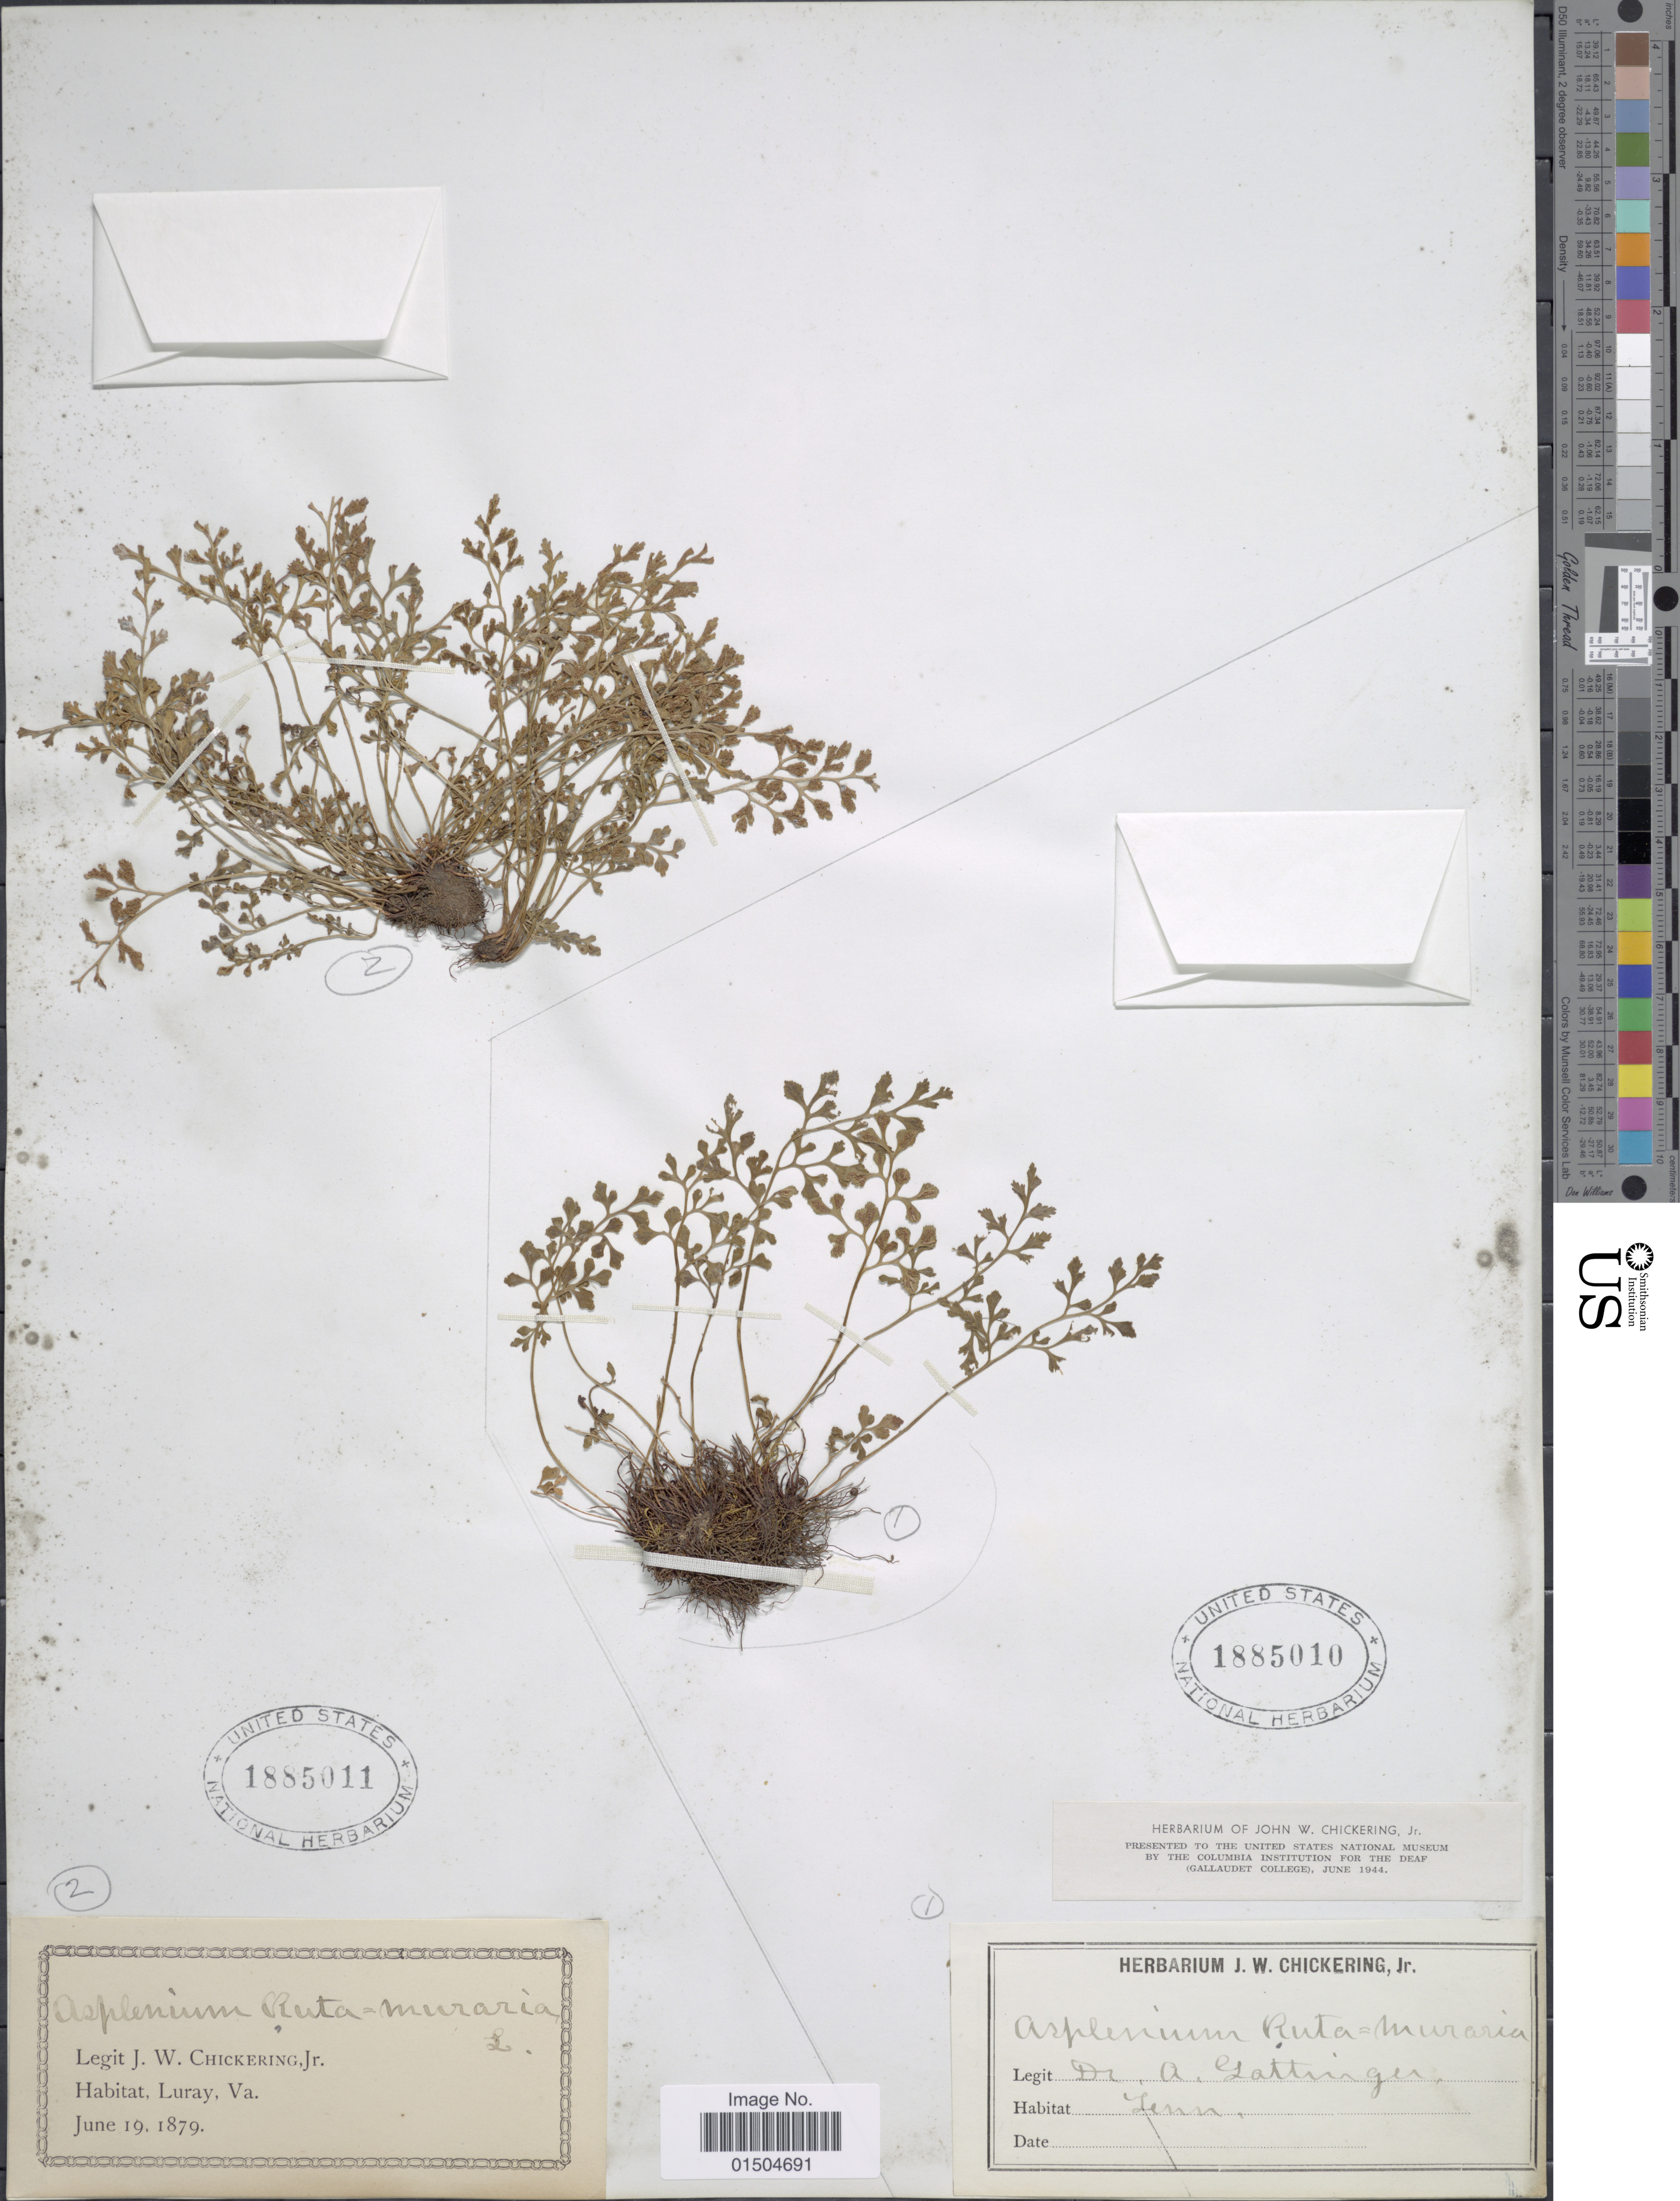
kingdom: Plantae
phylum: Tracheophyta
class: Polypodiopsida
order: Polypodiales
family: Aspleniaceae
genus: Asplenium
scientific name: Asplenium ruta-muraria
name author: L.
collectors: A. Gattinger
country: United States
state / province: Tennessee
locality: Tenn.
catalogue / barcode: US 1885010